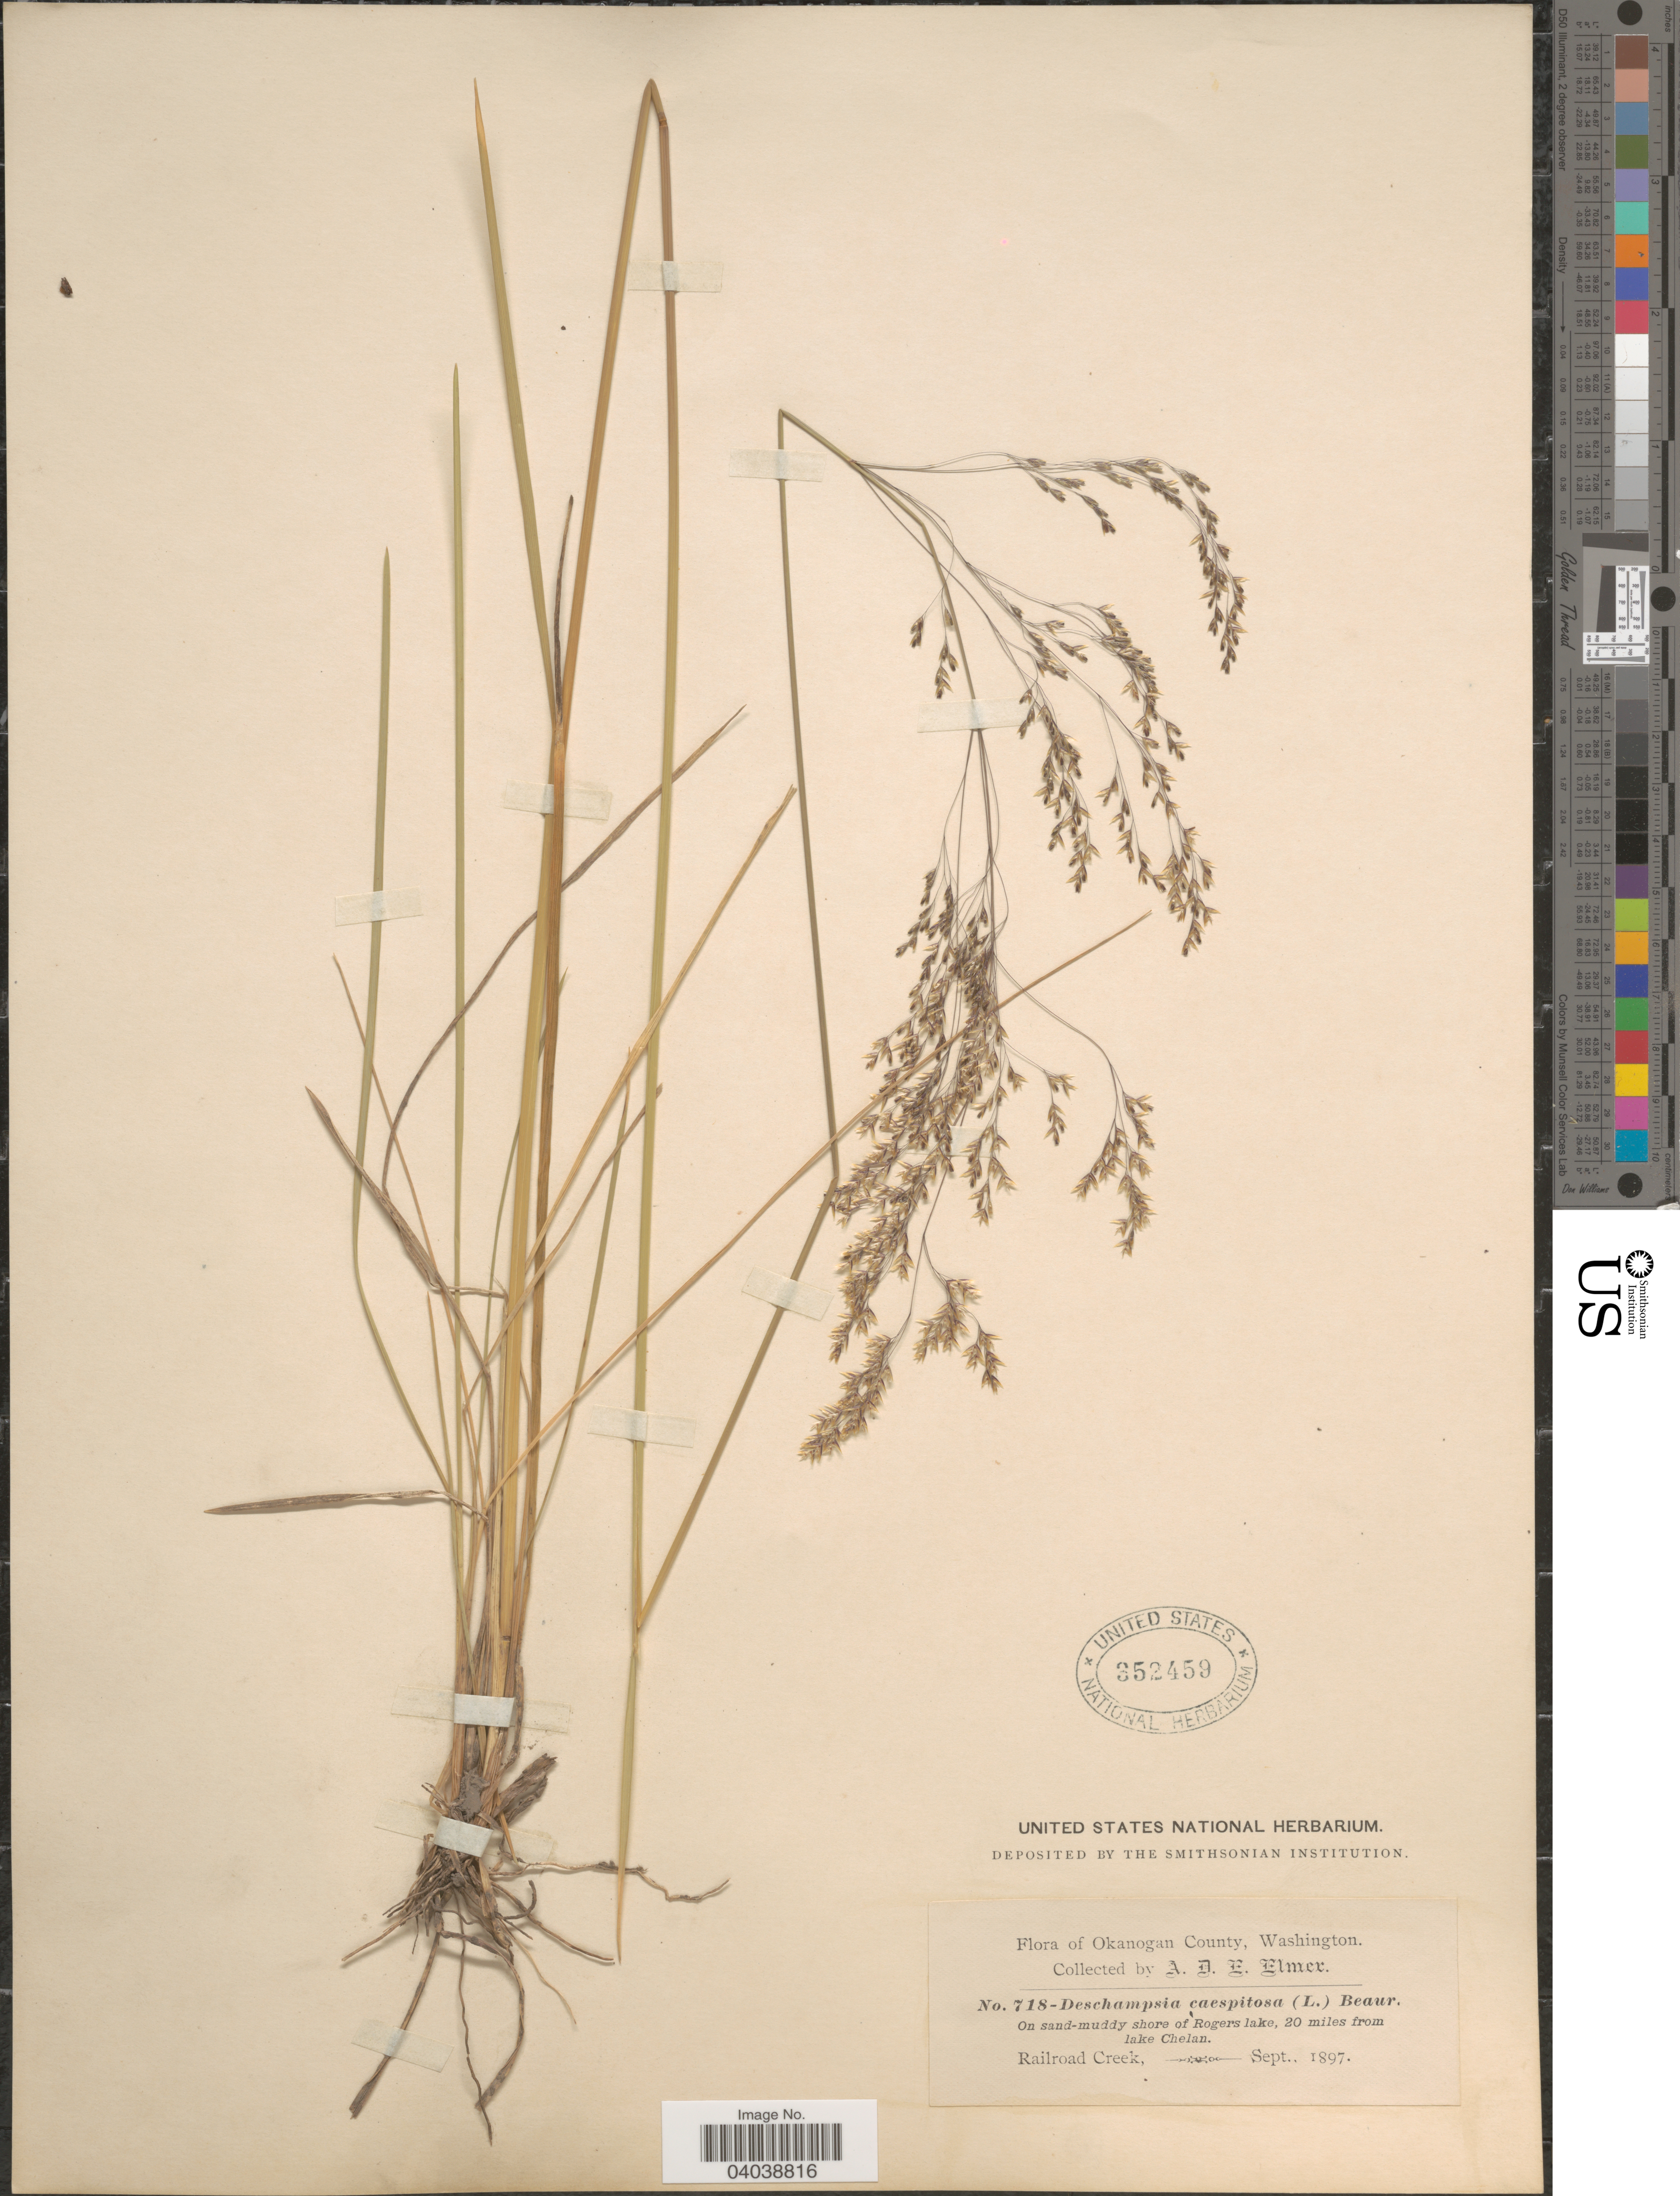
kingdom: Plantae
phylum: Tracheophyta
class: Liliopsida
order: Poales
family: Poaceae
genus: Deschampsia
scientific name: Deschampsia cespitosa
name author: (L.) P. Beauv.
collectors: A. D. E. Elmer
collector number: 718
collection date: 1897-09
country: United States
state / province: Washington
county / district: Chelan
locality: On sand-muddy shore of Rogers Lake, 20 miles from Lake Chelan. Railroad Creek.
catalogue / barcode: US 352459